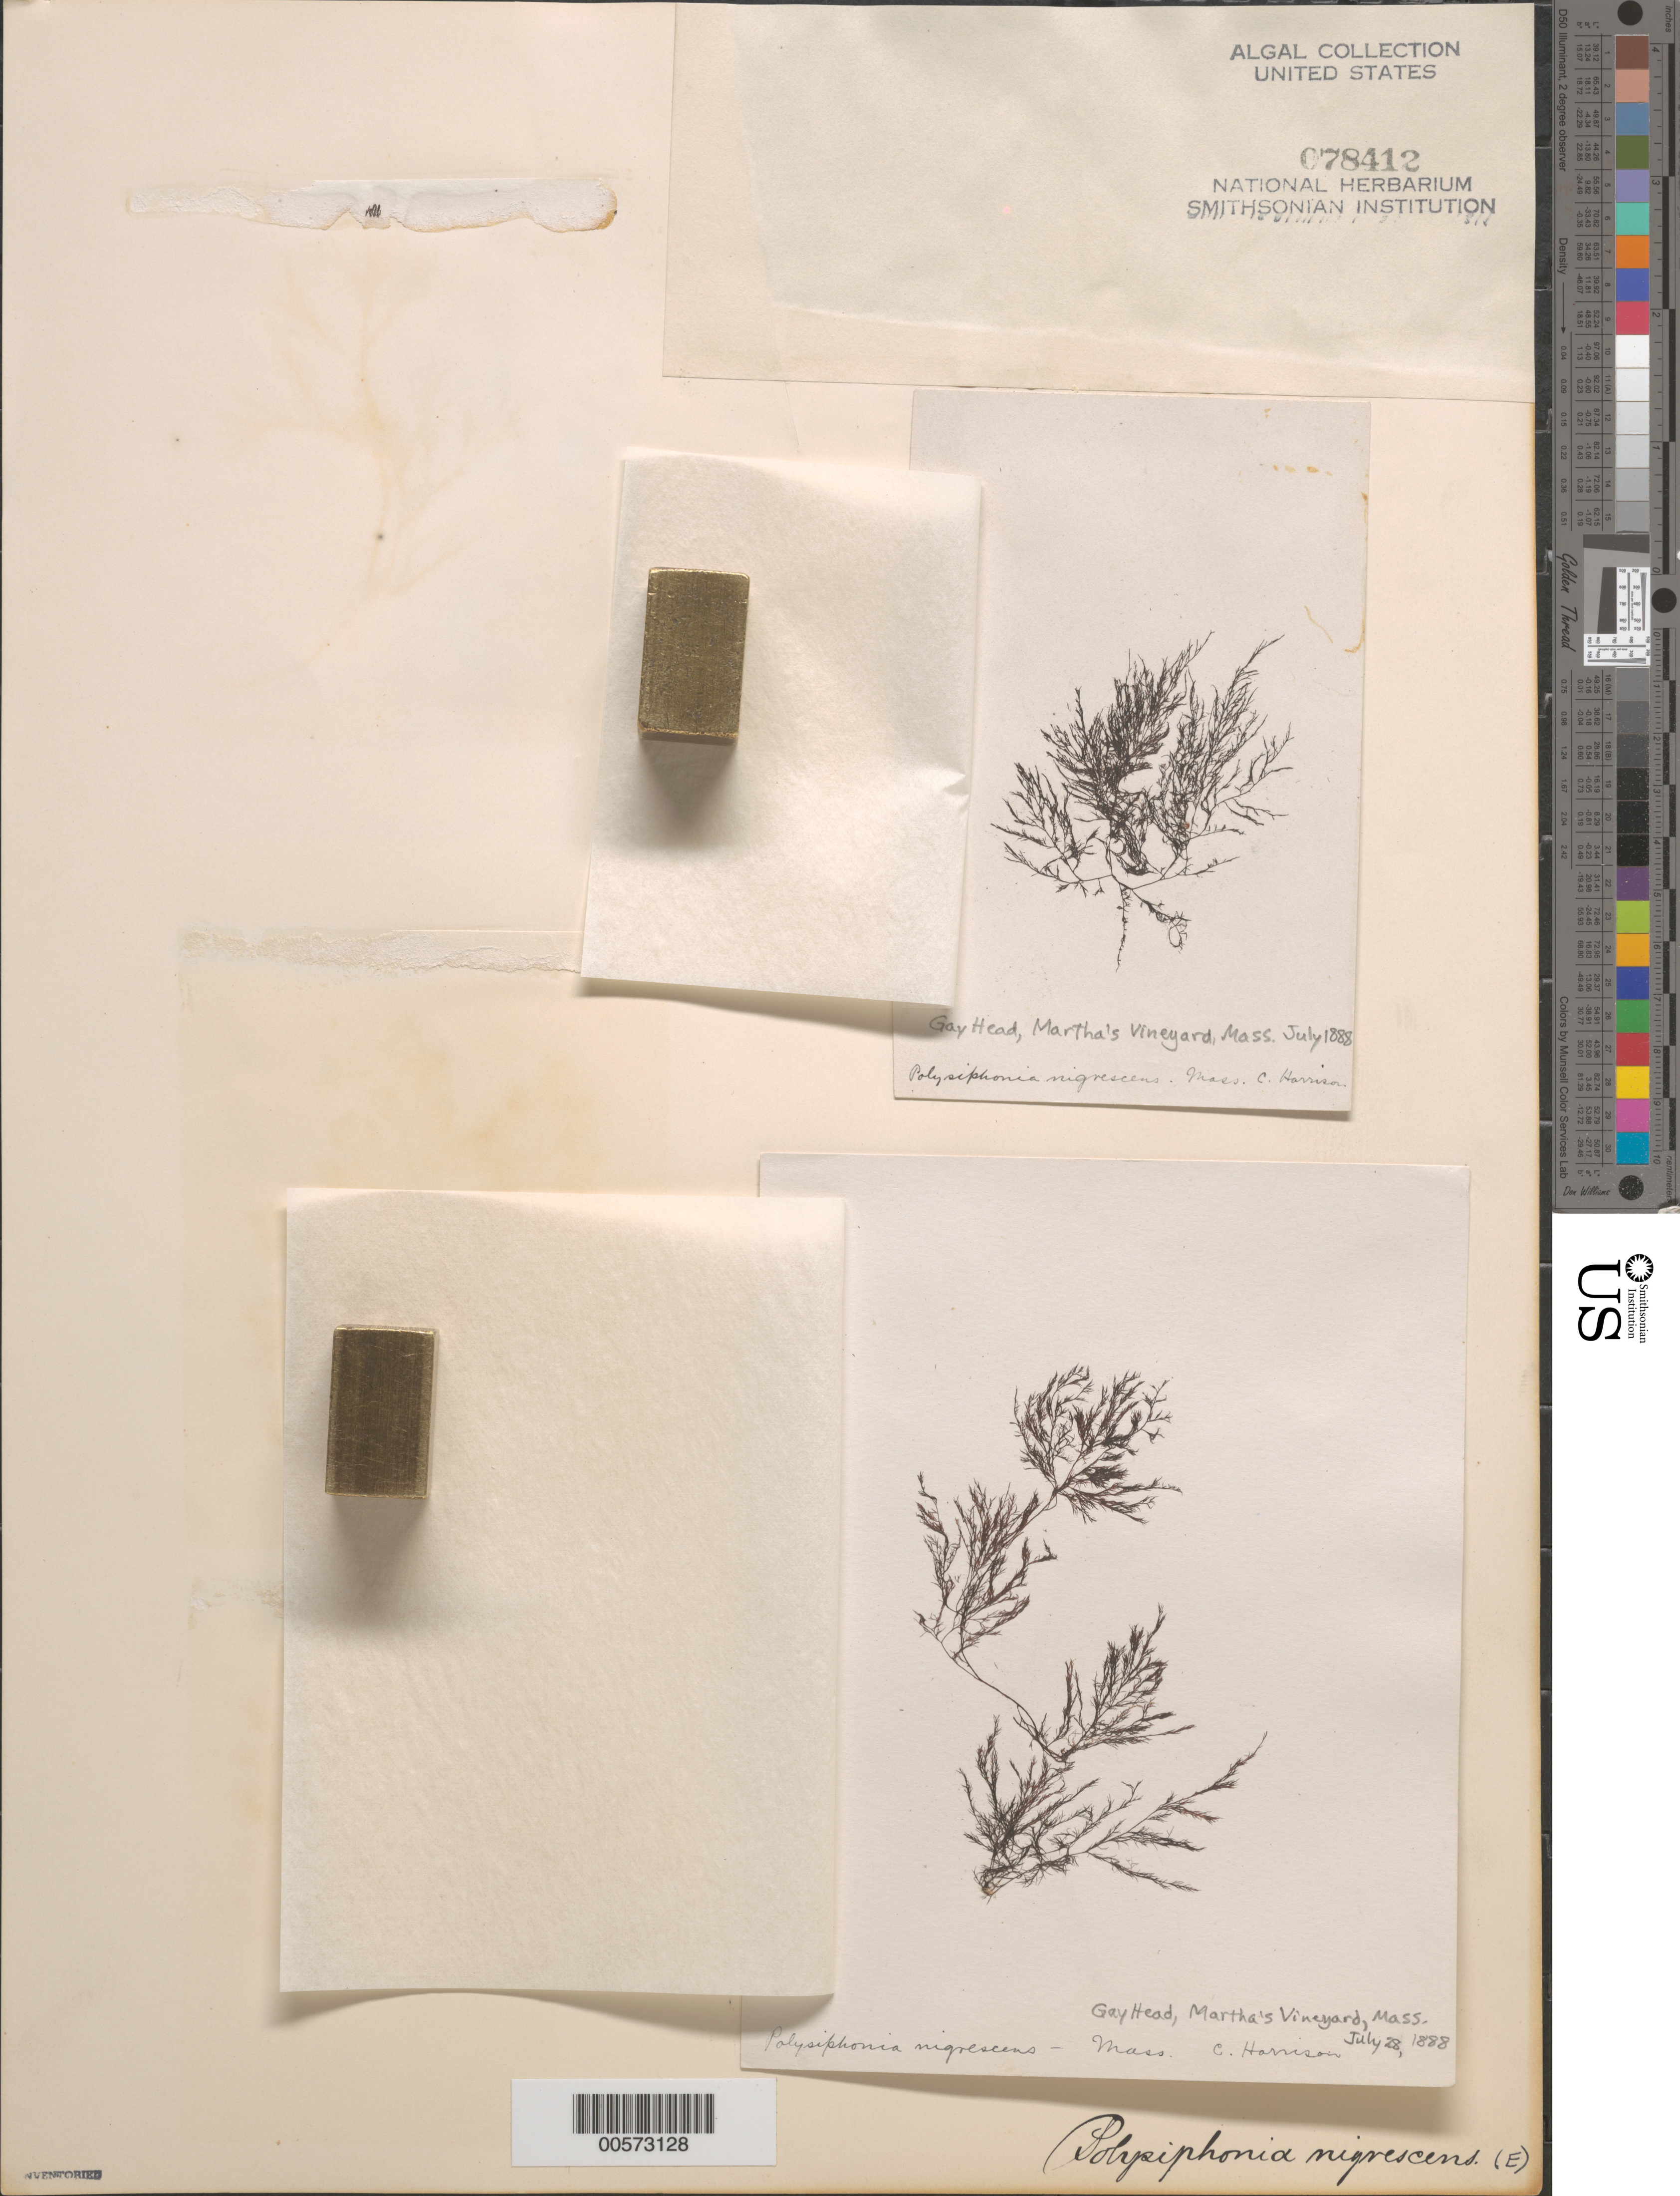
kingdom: Plantae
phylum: Rhodophyta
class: Florideophyceae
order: Ceramiales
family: Rhodomelaceae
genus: Vertebrata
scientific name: Vertebrata fucoides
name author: (Hudson) Kuntze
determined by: Algae name updating Project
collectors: C. Harrison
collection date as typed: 28 Jul 1888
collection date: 1888-07-28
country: United States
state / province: Massachusetts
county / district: Dukes County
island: Martha's Vineyard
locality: Gay Head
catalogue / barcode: US 78412